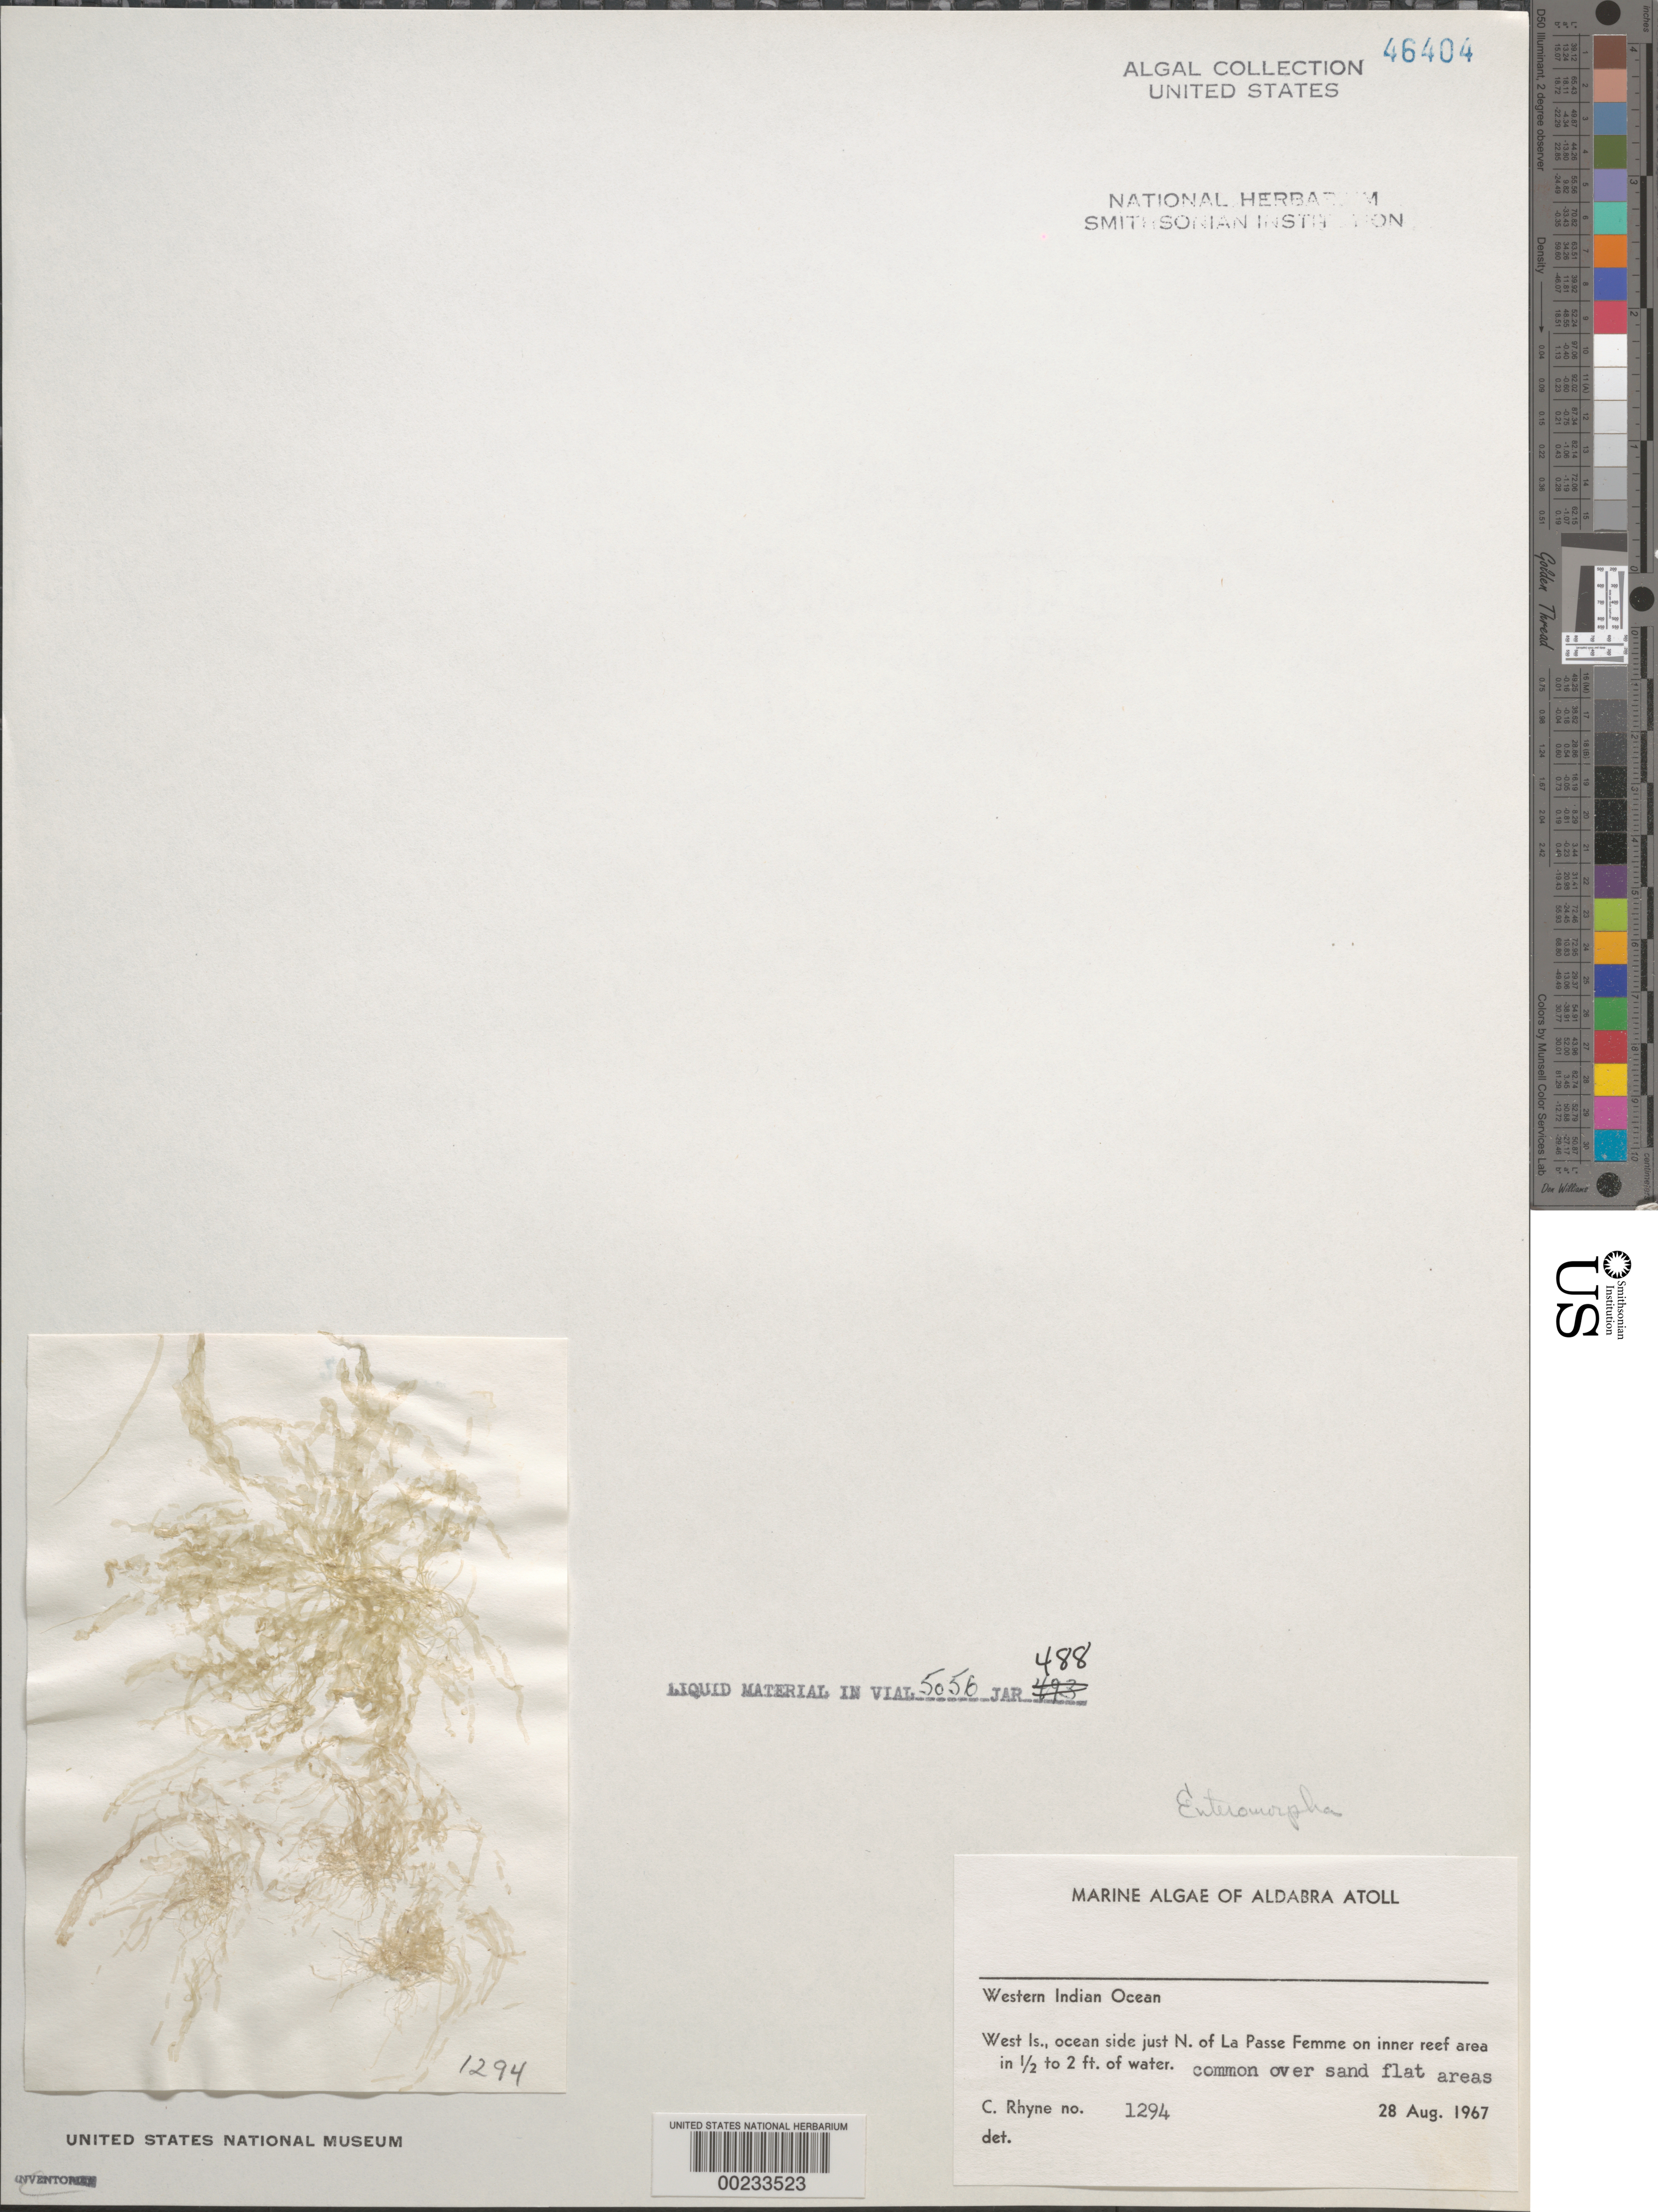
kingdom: Plantae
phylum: Chlorophyta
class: Ulvophyceae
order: Ulvales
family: Ulvaceae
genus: Ulva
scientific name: Ulva sp.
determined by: Algae name updating Project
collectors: C. Rhyne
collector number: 1294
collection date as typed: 28 Aug 1967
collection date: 1967-08-28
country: Seychelles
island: Aldabra Atoll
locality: West Islet, Just north of La Passe Femme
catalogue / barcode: US 46404